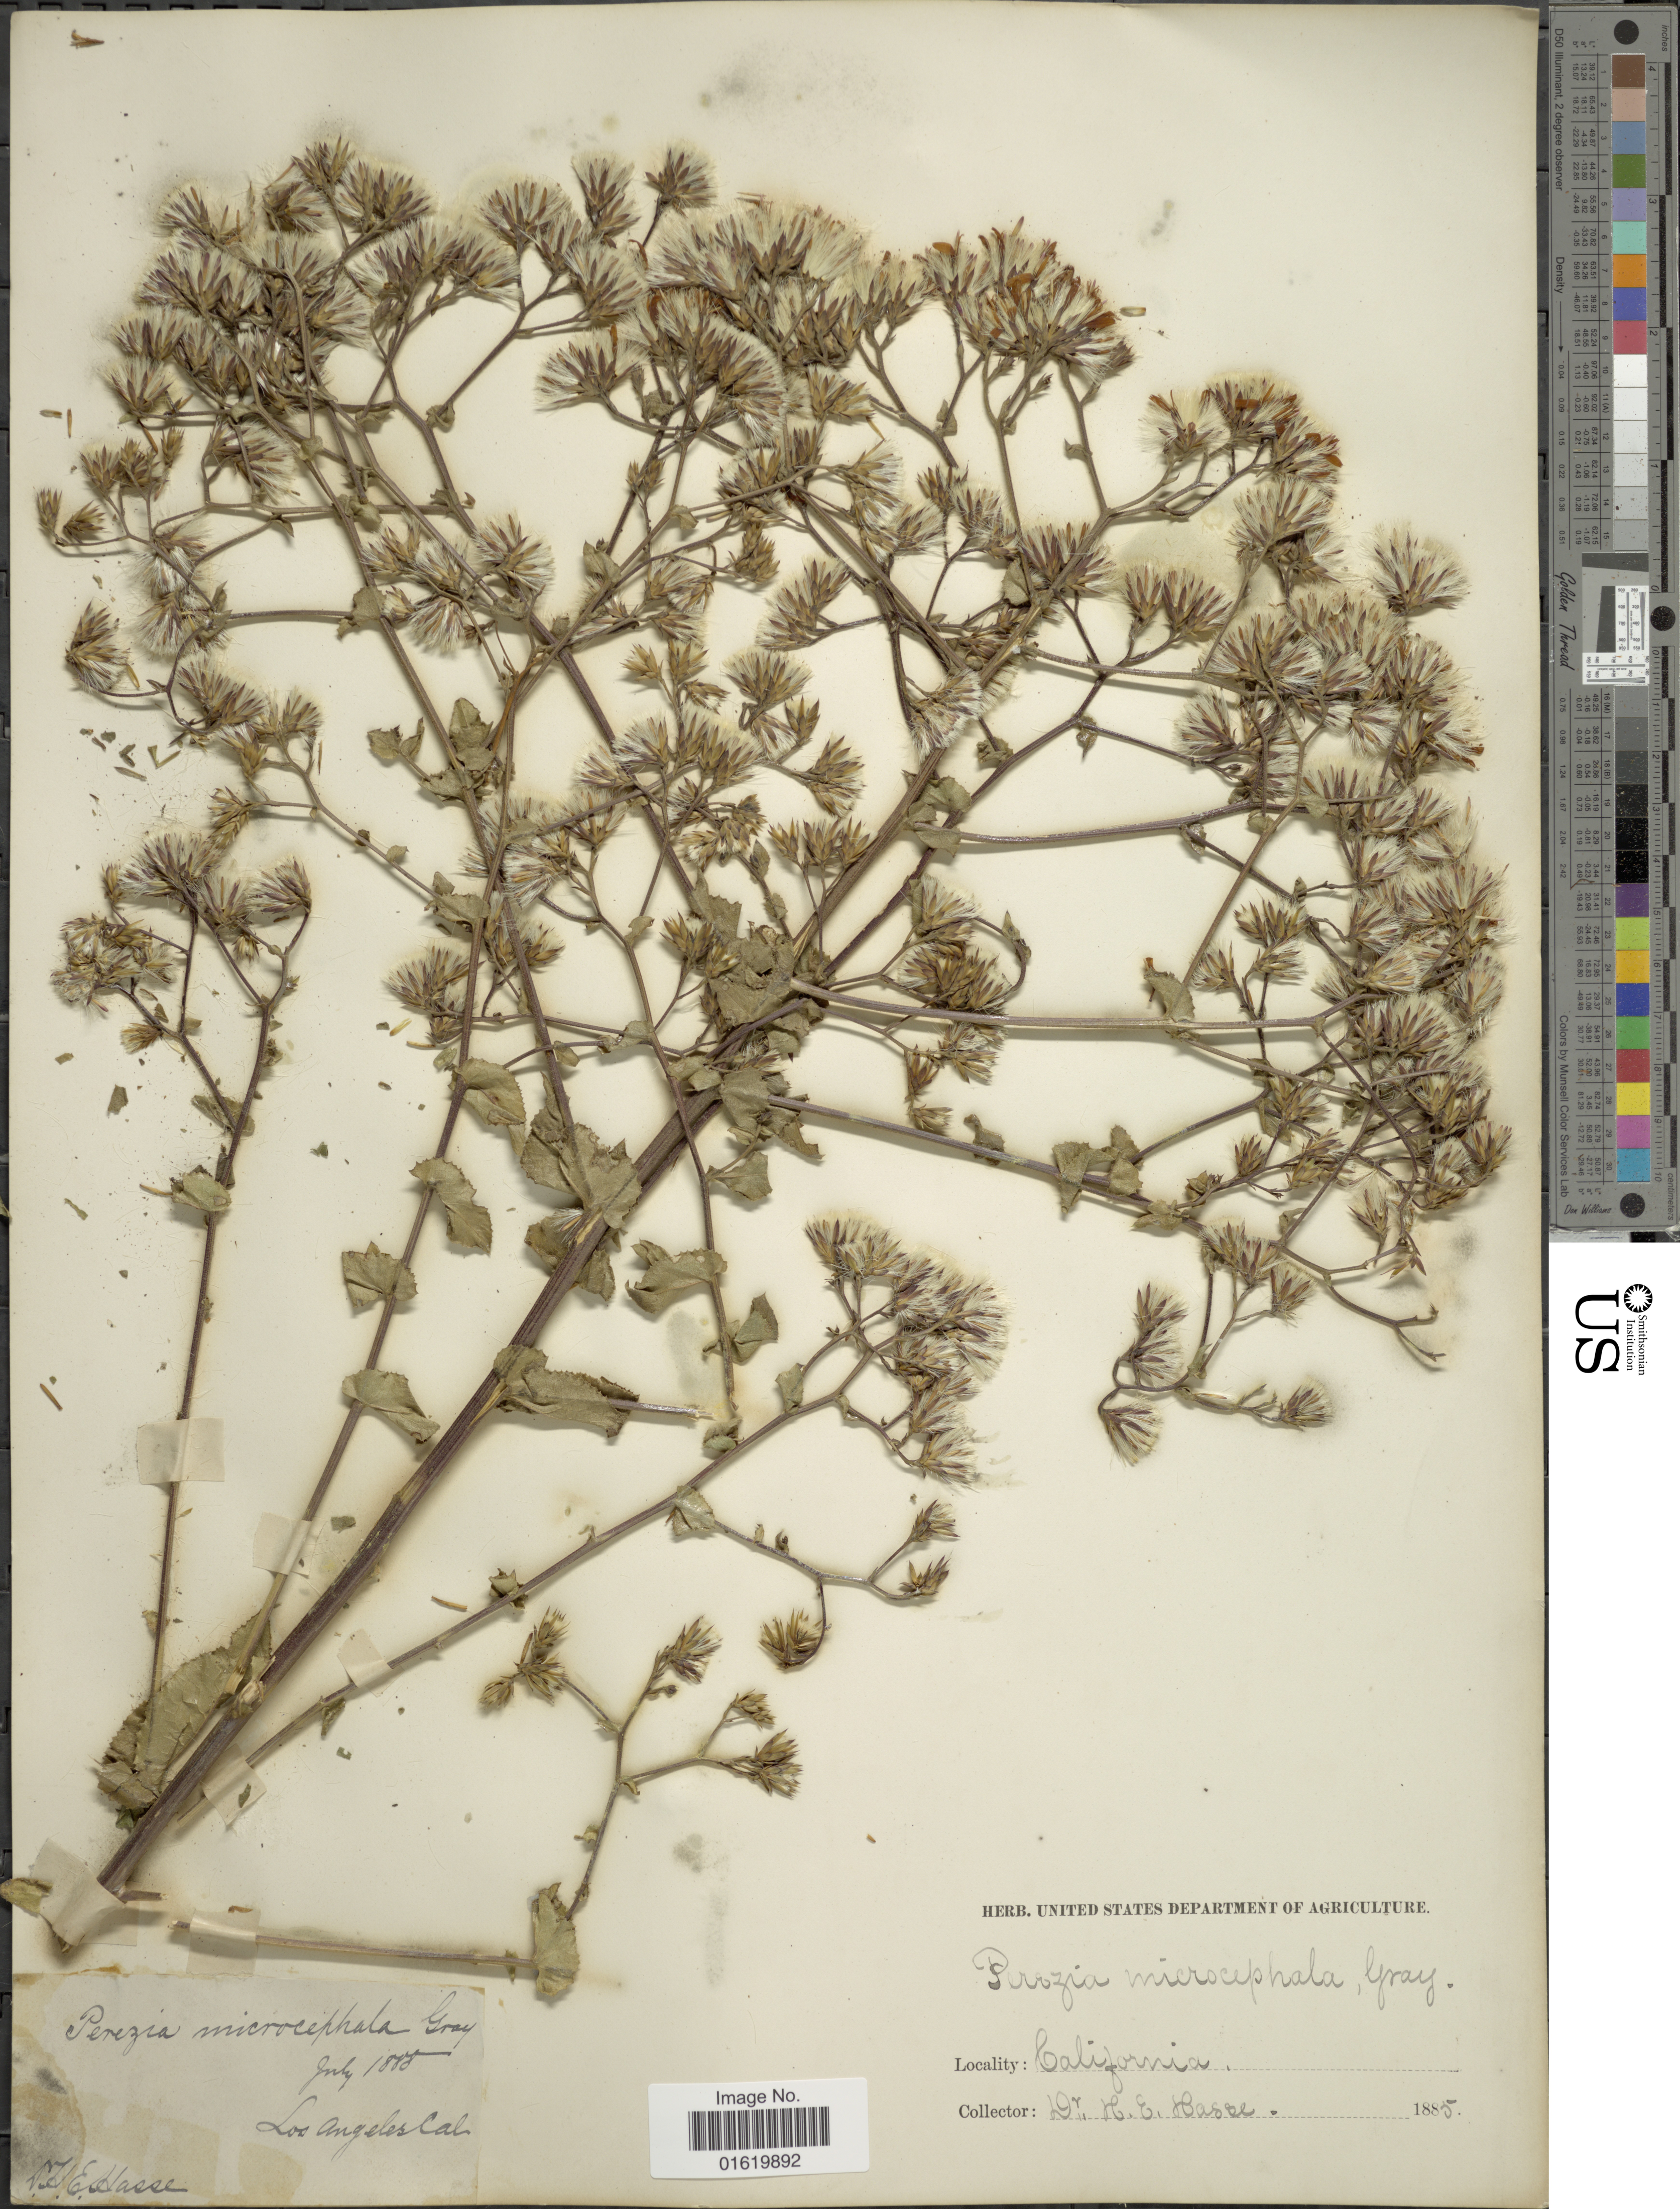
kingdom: Plantae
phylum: Tracheophyta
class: Magnoliopsida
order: Asterales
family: Asteraceae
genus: Acourtia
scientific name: Acourtia microcephala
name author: DC.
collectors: H. E. Hasse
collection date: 1885-07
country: United States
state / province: California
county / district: Los Angeles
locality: Los Angeles.